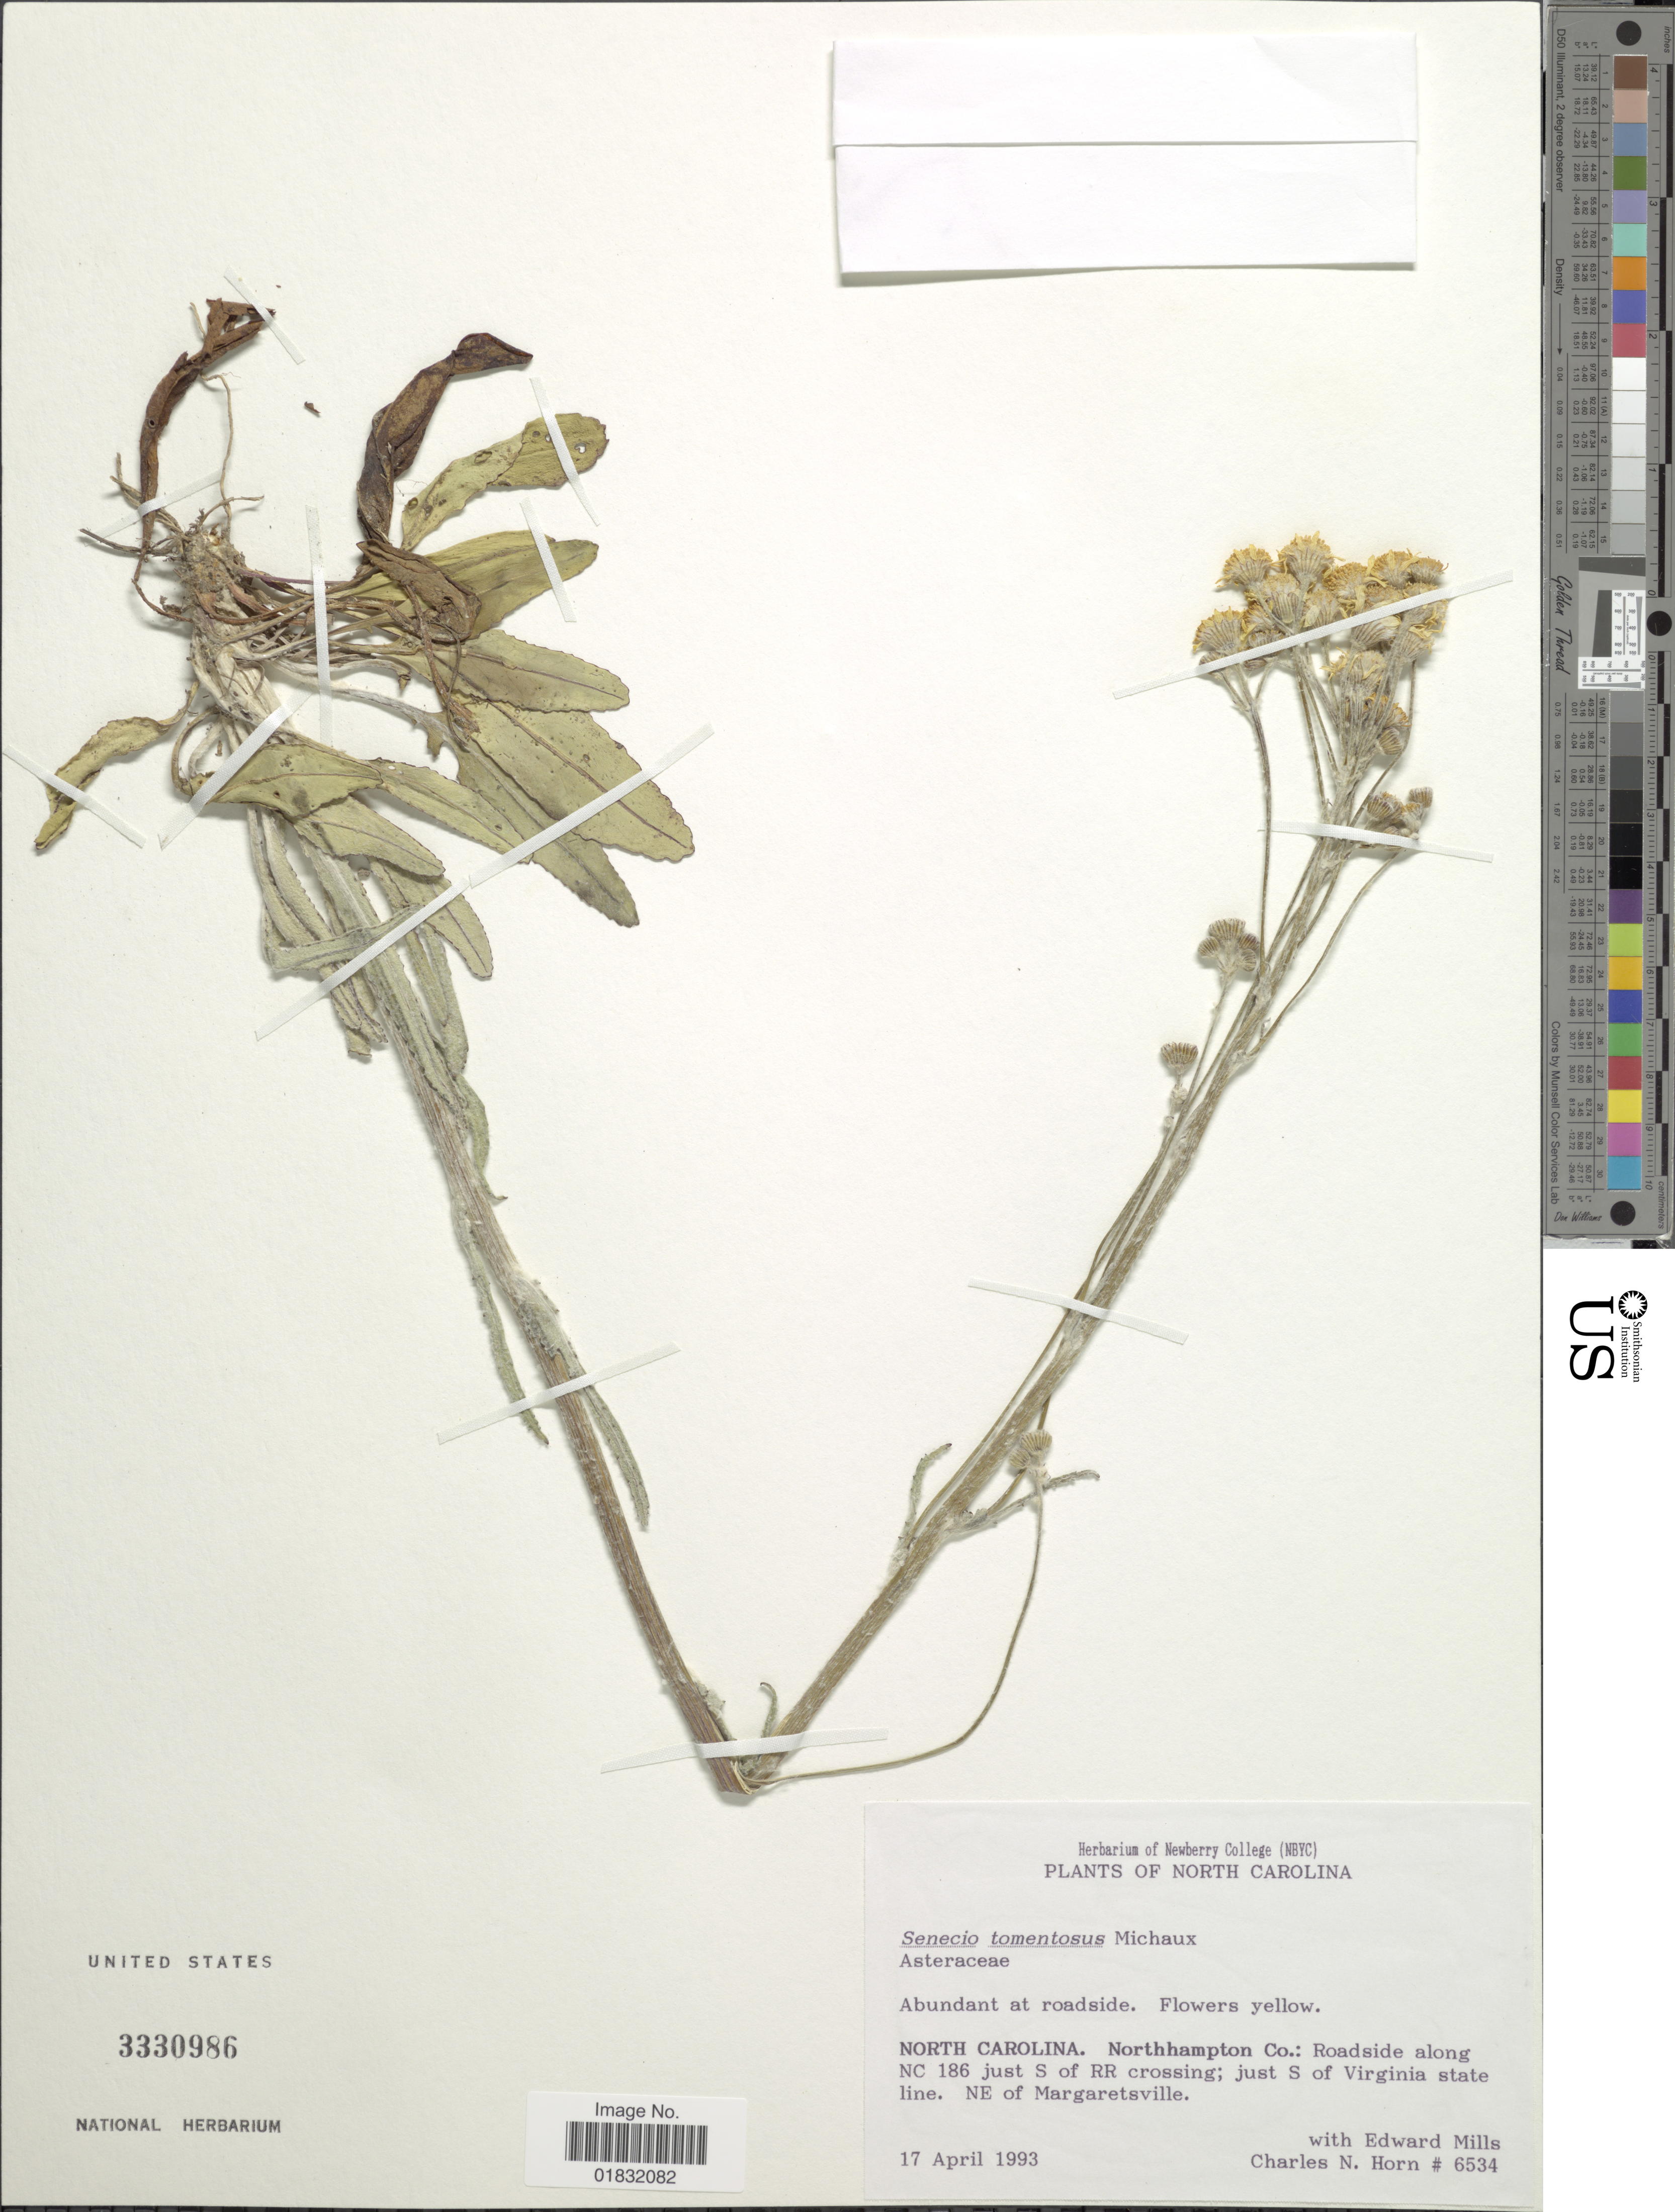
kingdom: Plantae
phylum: Tracheophyta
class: Magnoliopsida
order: Asterales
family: Asteraceae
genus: Packera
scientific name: Packera dubia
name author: (Spreng.) Trock & Mabb.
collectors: C. N. Horn & E. Mills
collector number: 6534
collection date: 1993-04-17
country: United States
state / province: North Carolina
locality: Northhampton Co: Roadsides along NC 186 just S of RR crossing; just S of Virginia state line. NE of Margaretsville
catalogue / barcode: US 3330986